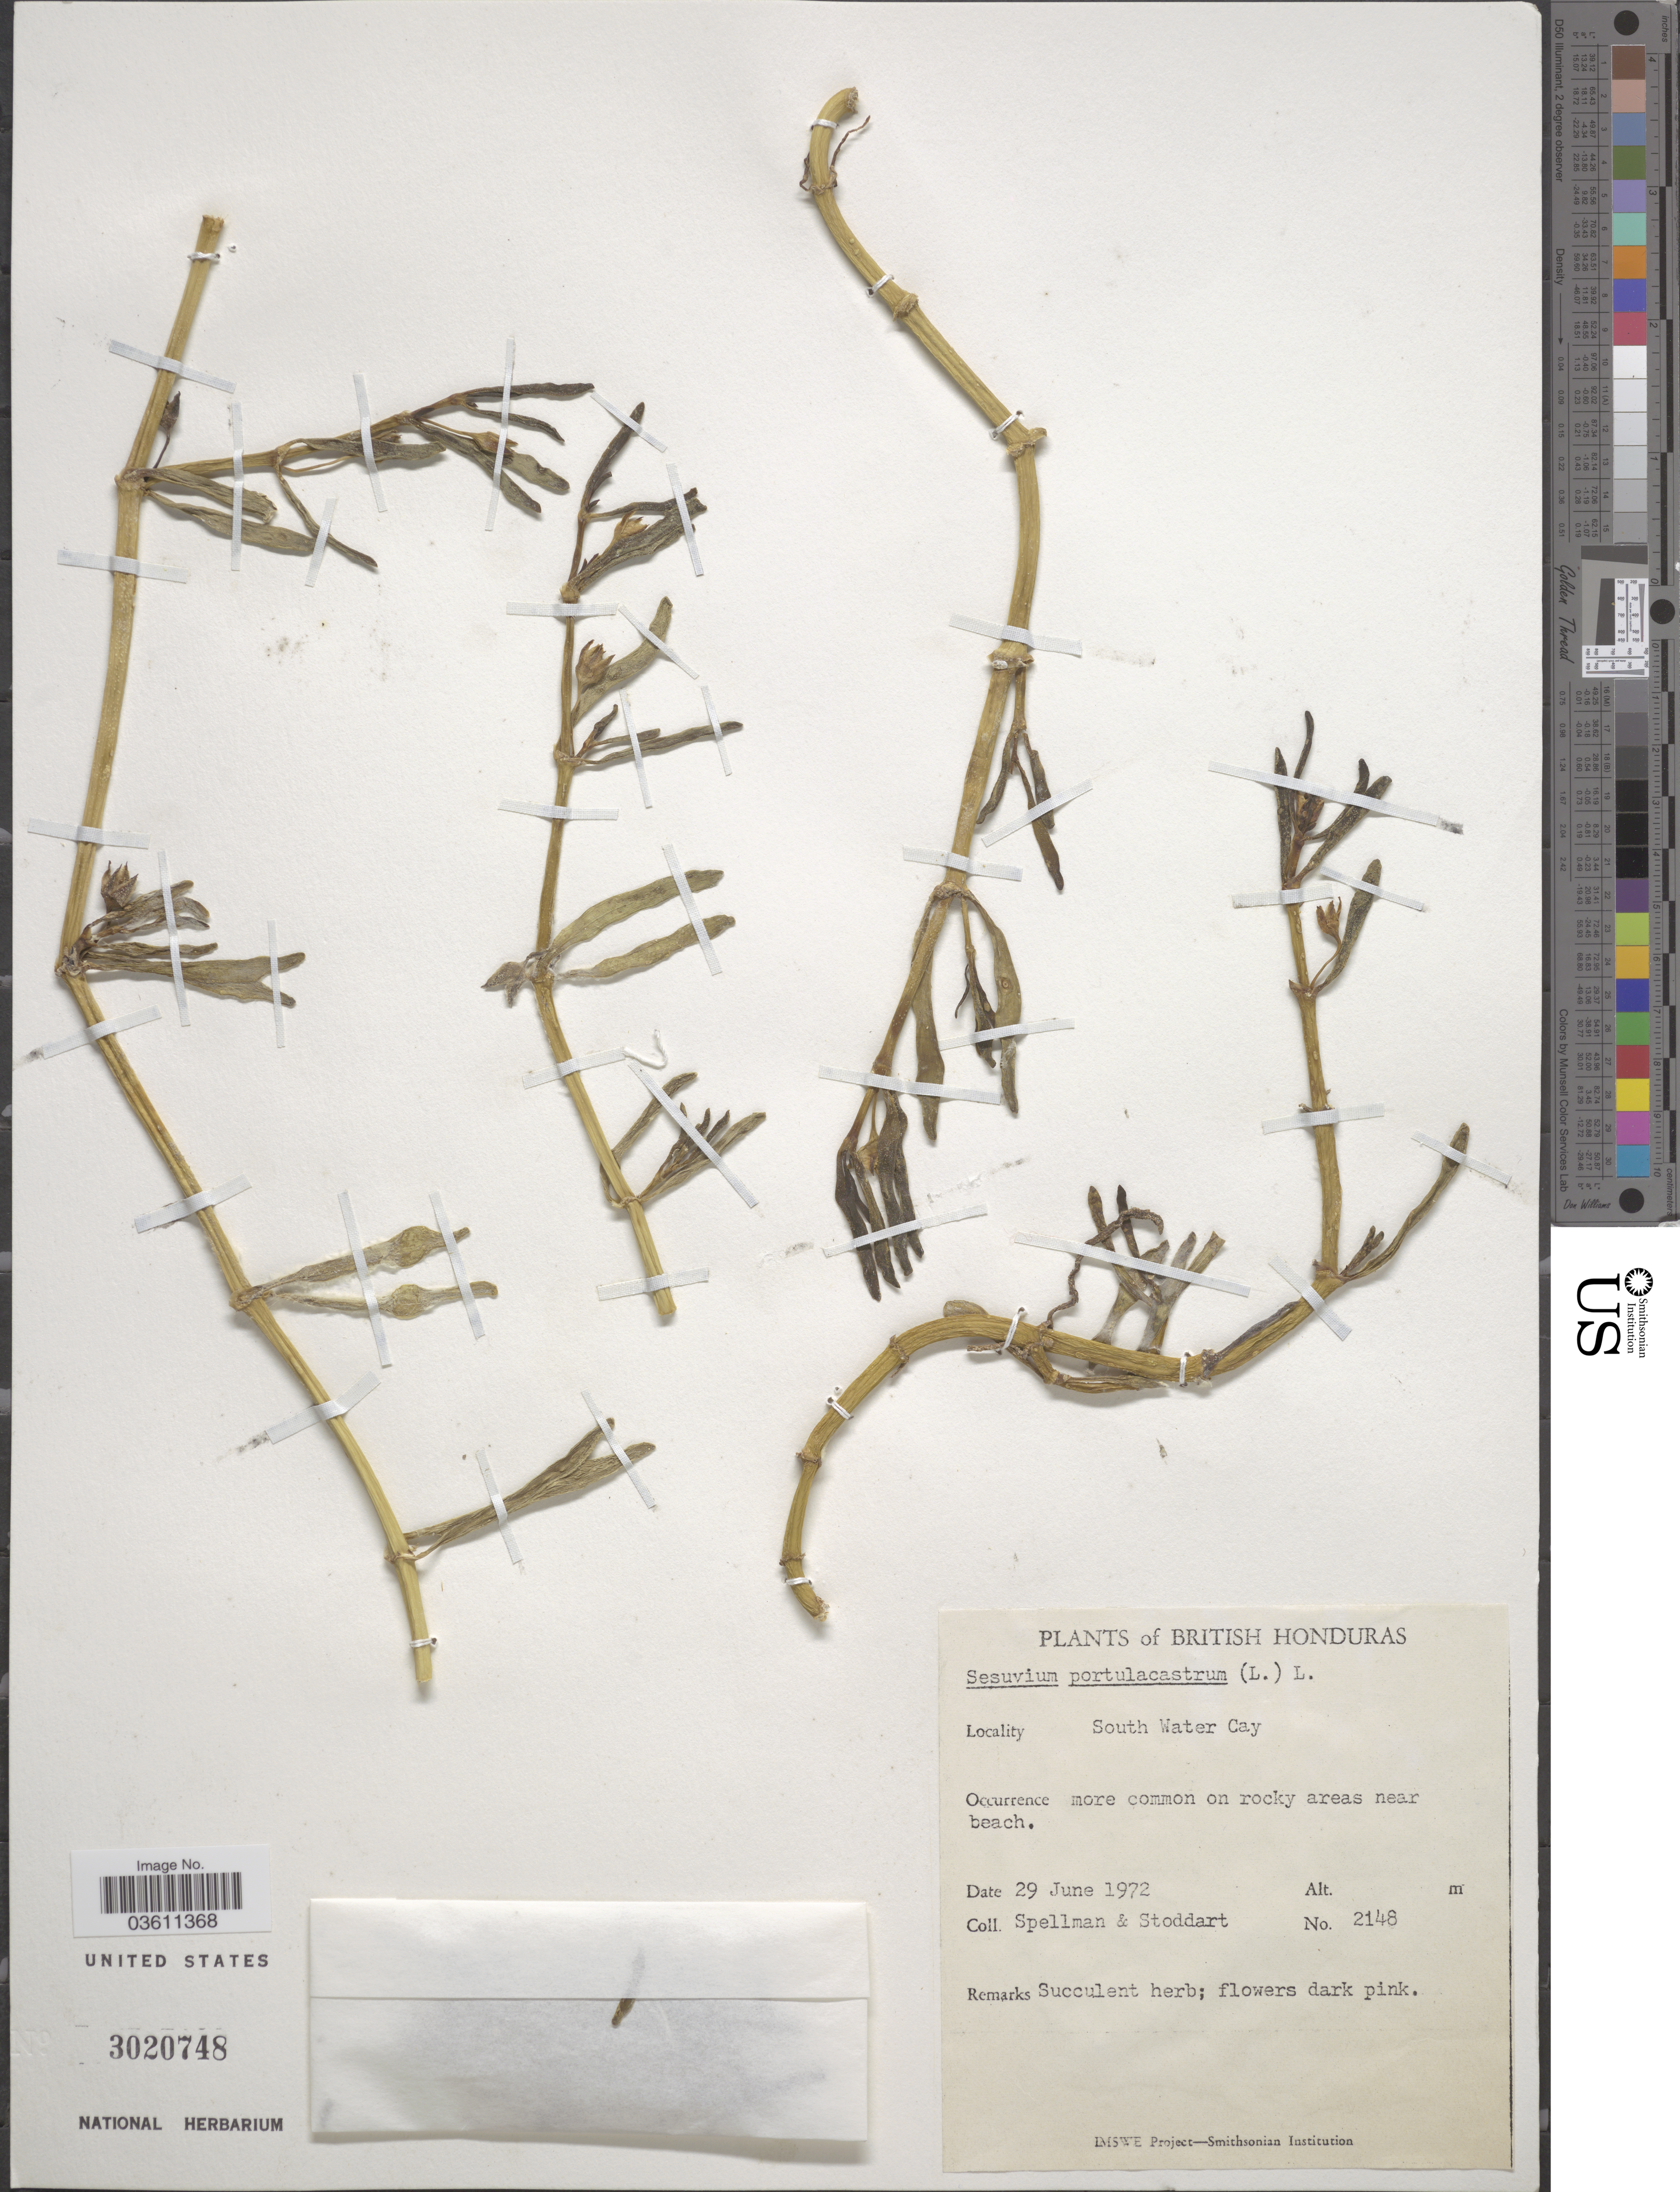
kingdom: Plantae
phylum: Tracheophyta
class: Magnoliopsida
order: Caryophyllales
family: Aizoaceae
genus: Sesuvium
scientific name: Sesuvium portulacastrum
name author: (L.) L.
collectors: Spellman, -- & -. Stoddart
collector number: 2148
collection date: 1972-06-29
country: Belize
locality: British Honduras. South Water Cay.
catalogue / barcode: US 3020748